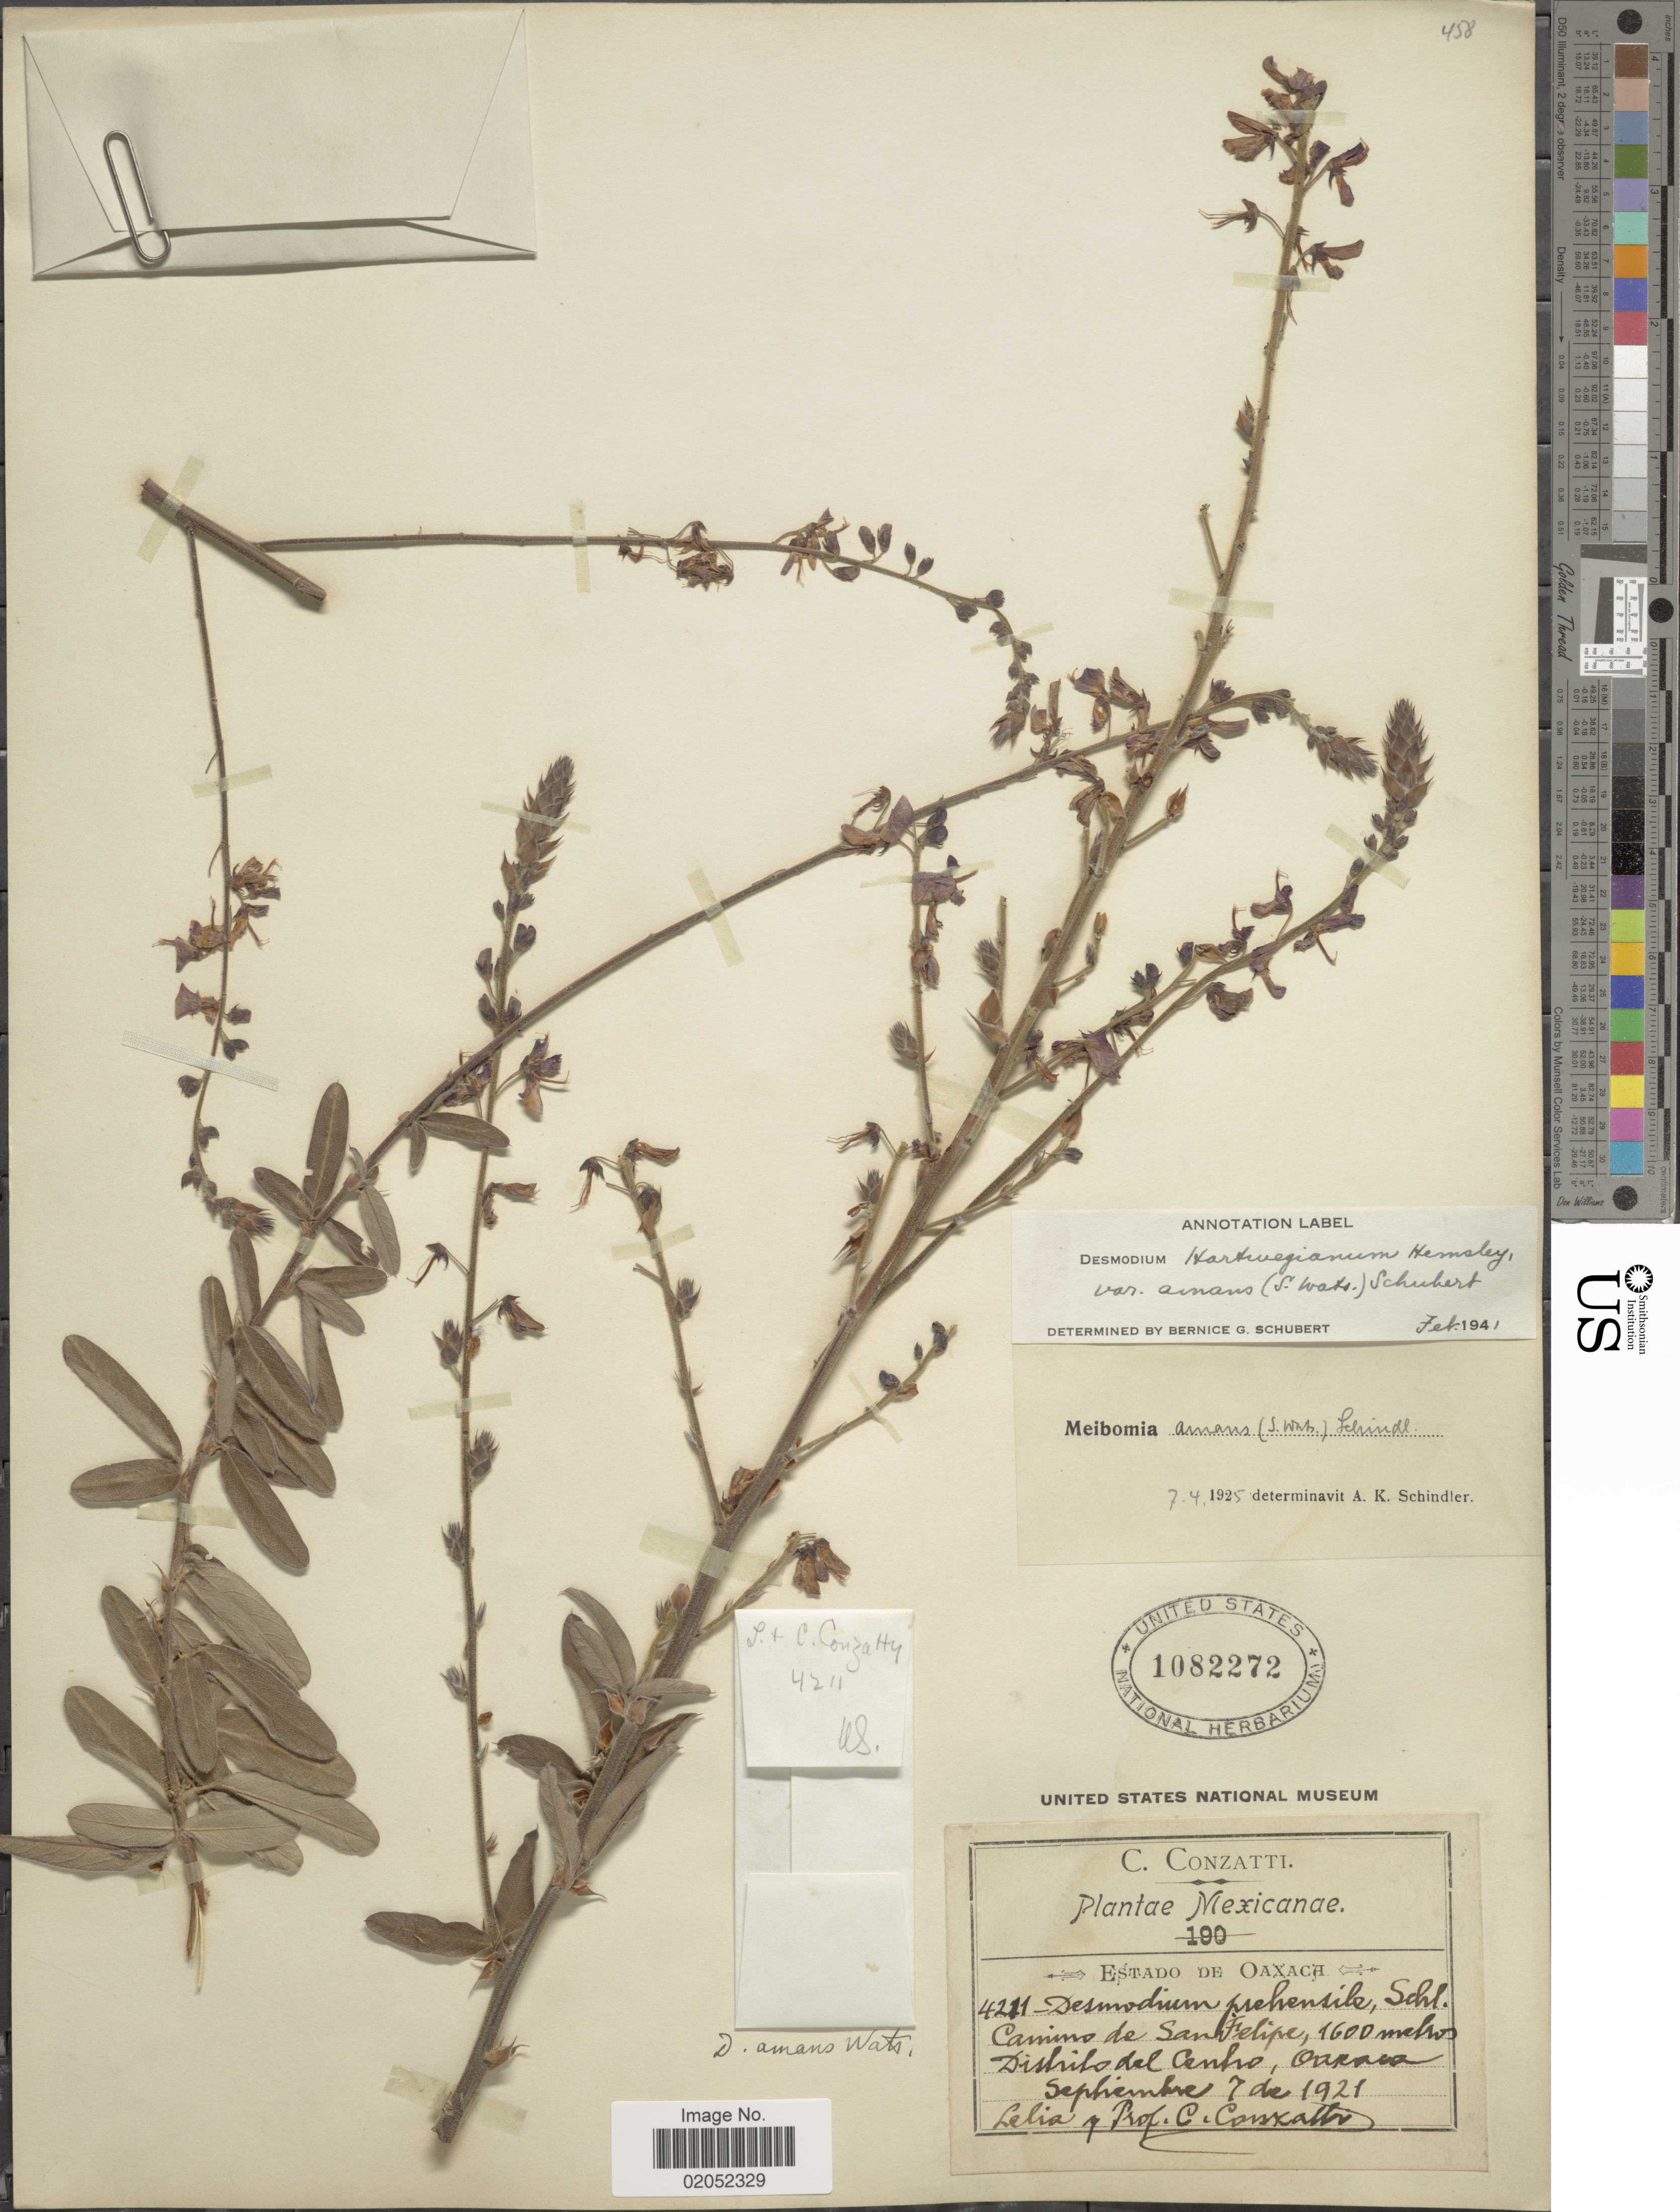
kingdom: Plantae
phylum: Tracheophyta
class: Magnoliopsida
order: Fabales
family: Fabaceae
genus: Desmodium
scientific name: Desmodium hartwegianum var. hartwegianum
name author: Hemsl.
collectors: -- Lelia & C. Conzatti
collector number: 4211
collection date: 1921-09-07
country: Mexico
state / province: Oaxaca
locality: Oaxaca, camino de San Felipe. Distrito del Centro, Oaxaca.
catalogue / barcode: US 1082272